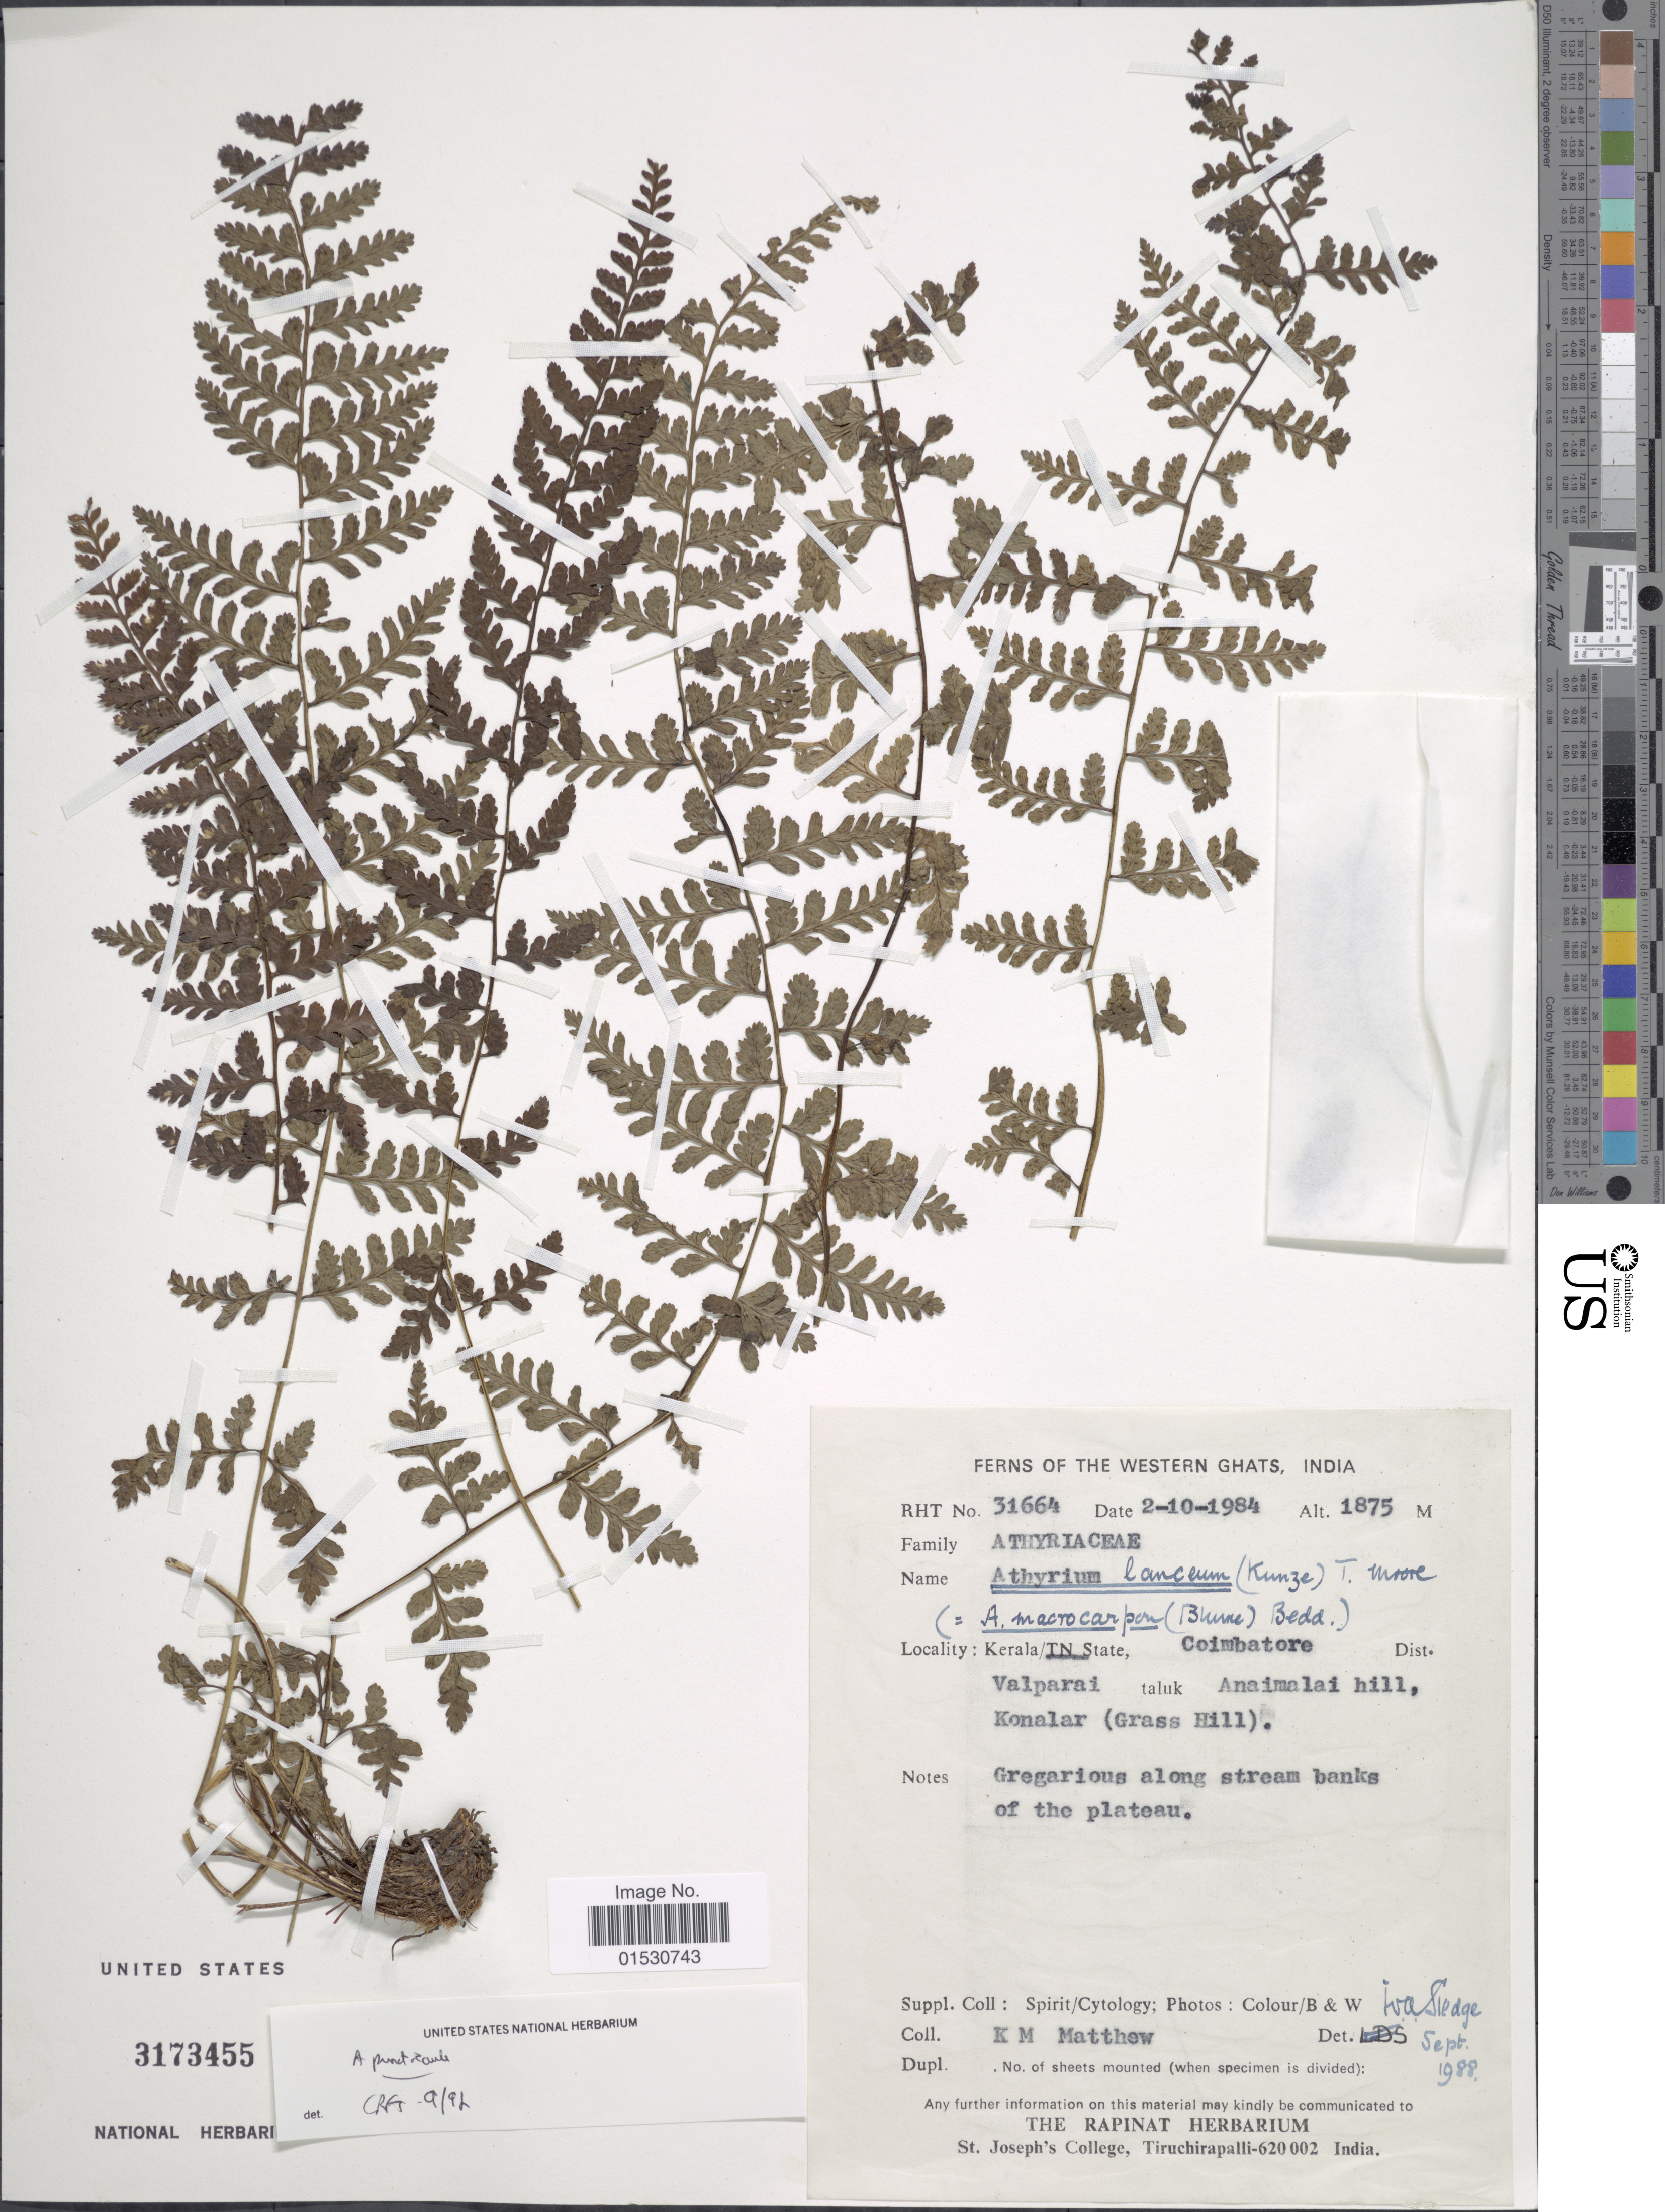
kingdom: Plantae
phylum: Tracheophyta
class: Polypodiopsida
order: Polypodiales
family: Athyriaceae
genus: Athyrium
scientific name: Athyrium macrocarpon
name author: Bedd.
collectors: K. M. Matthew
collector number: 31664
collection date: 1984-10-02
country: India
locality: Western Ghats, Kerala TN Coimbatore Distr. Valparai Taluk Anaimilai Hill, Konalar (Grass Hill)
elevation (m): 1875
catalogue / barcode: US 31734455